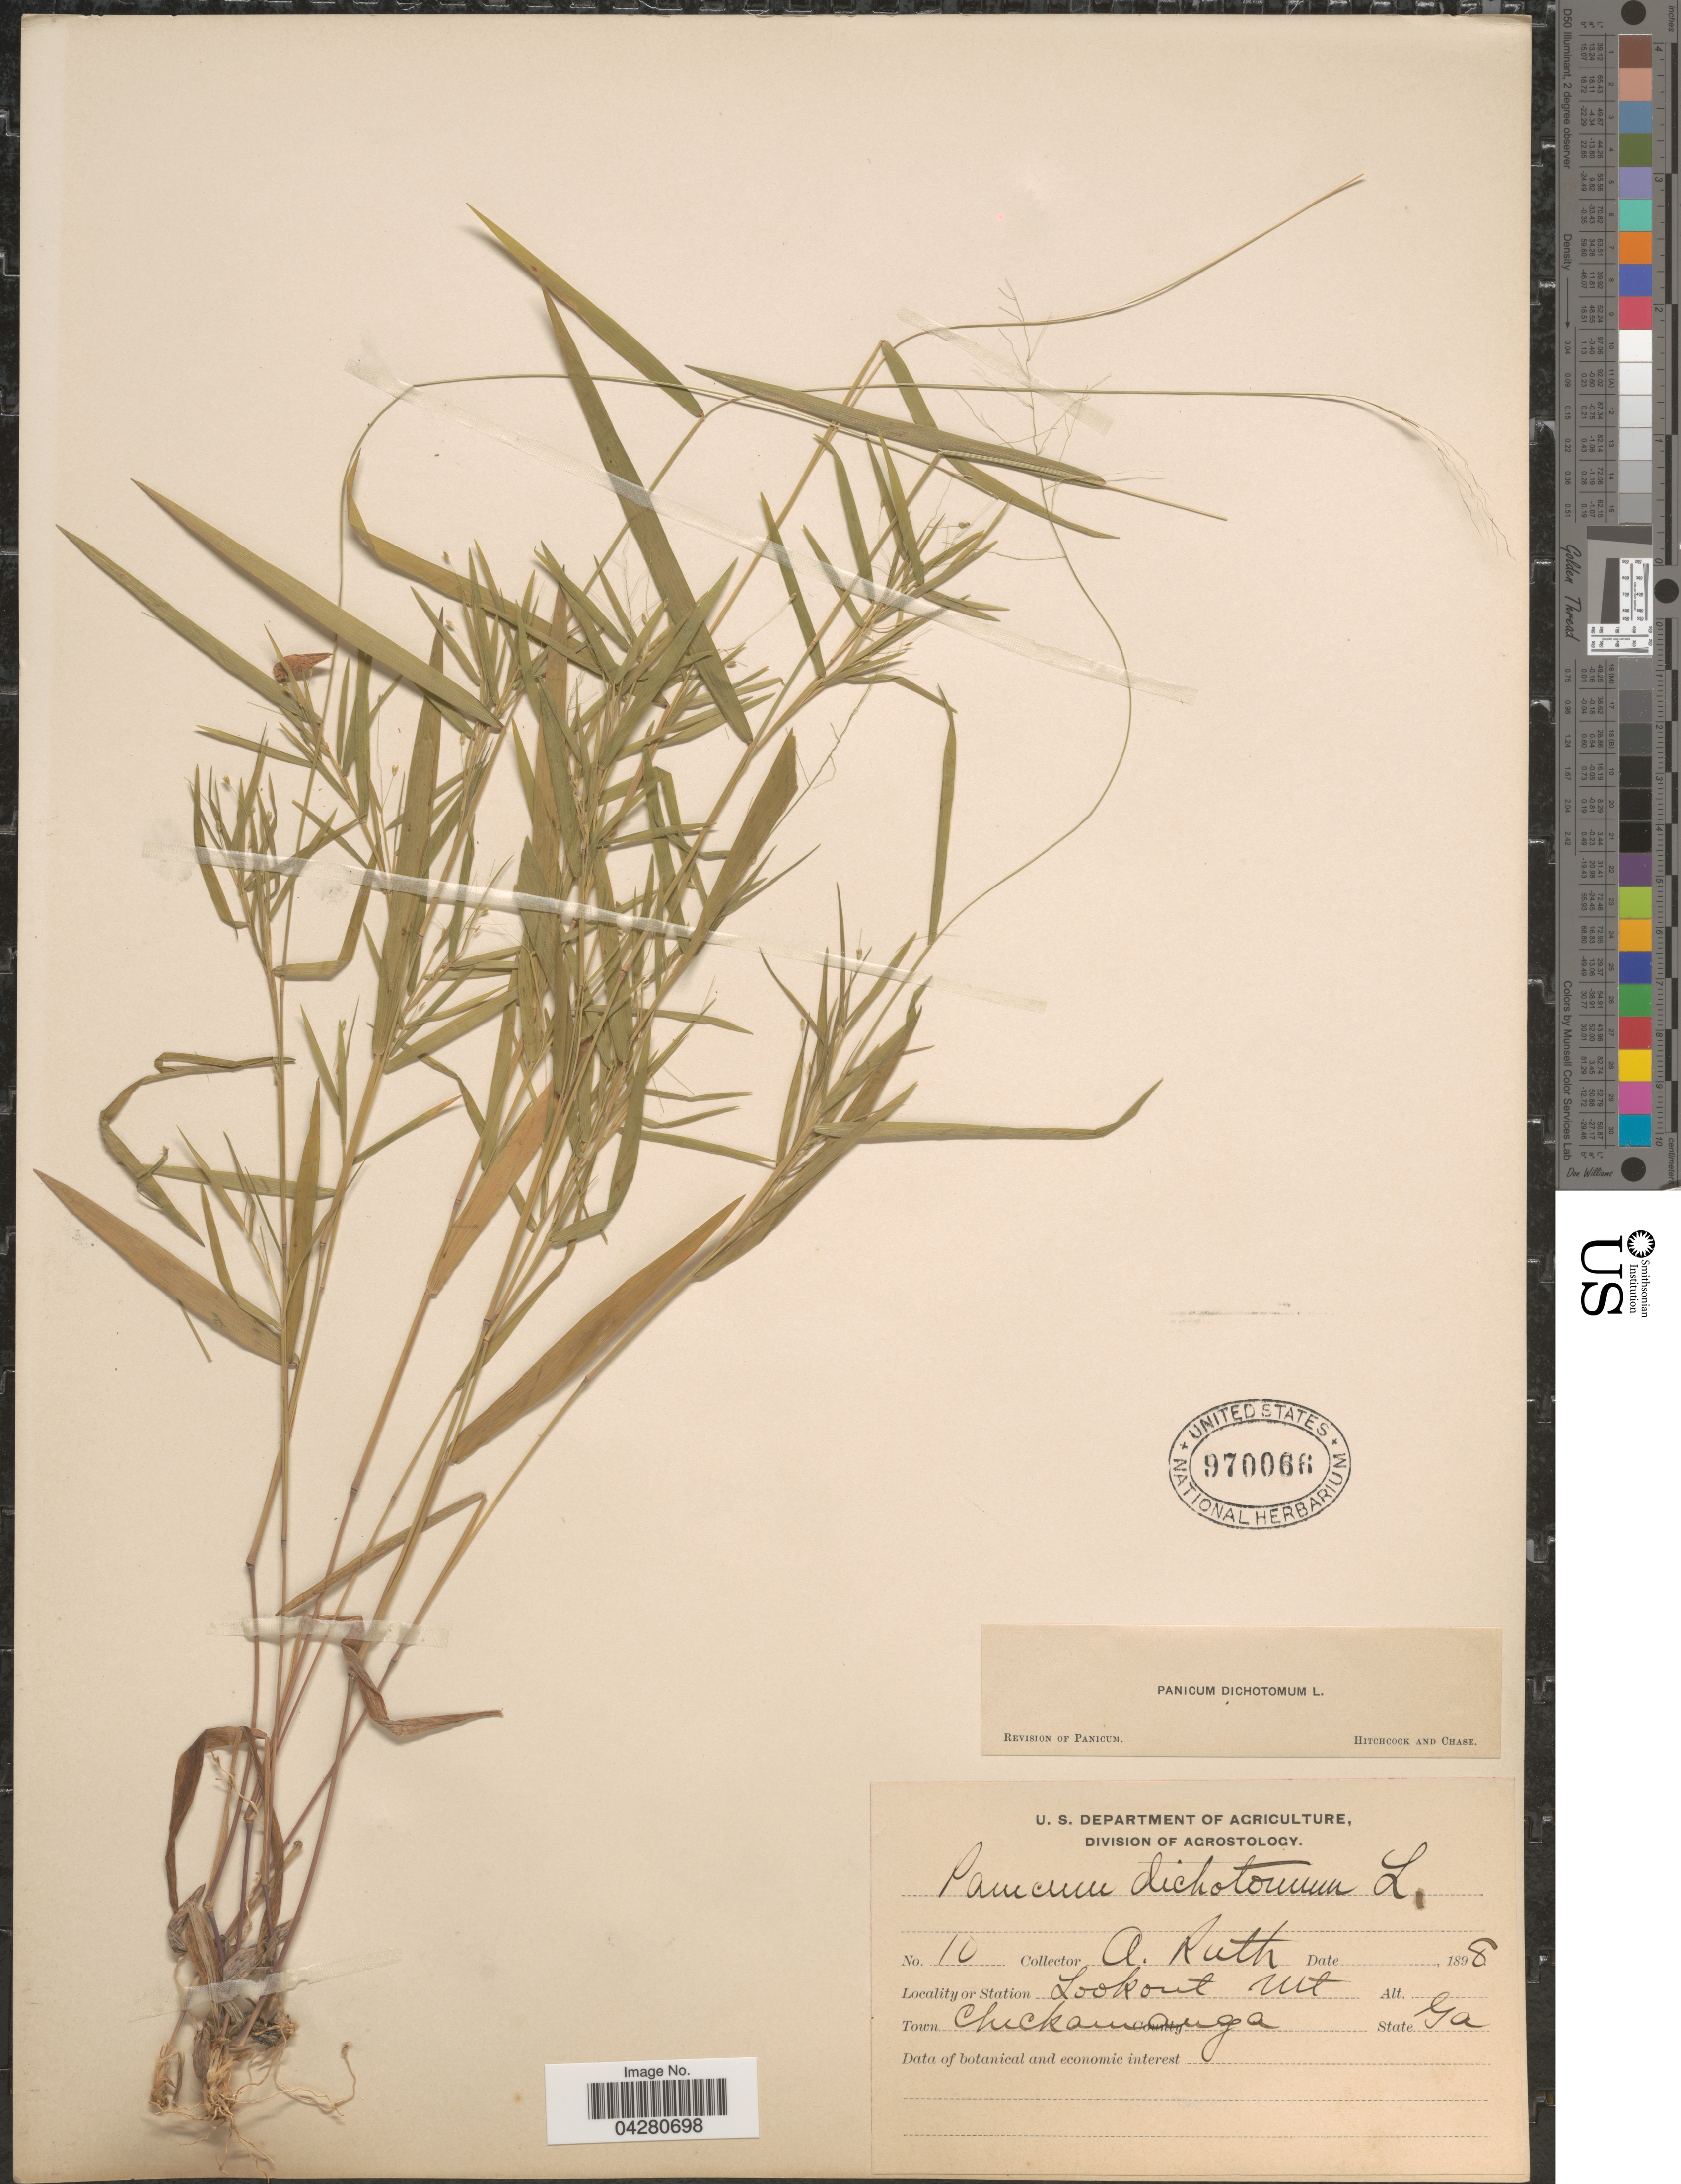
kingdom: Plantae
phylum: Tracheophyta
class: Liliopsida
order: Poales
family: Poaceae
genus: Dichanthelium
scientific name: Dichanthelium dichotomum var. dichotomum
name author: (L.) Gould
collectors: A. Ruth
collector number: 10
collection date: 1898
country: United States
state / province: Georgia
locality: Lookout Mt. Town Chickamauga.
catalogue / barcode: US 970066